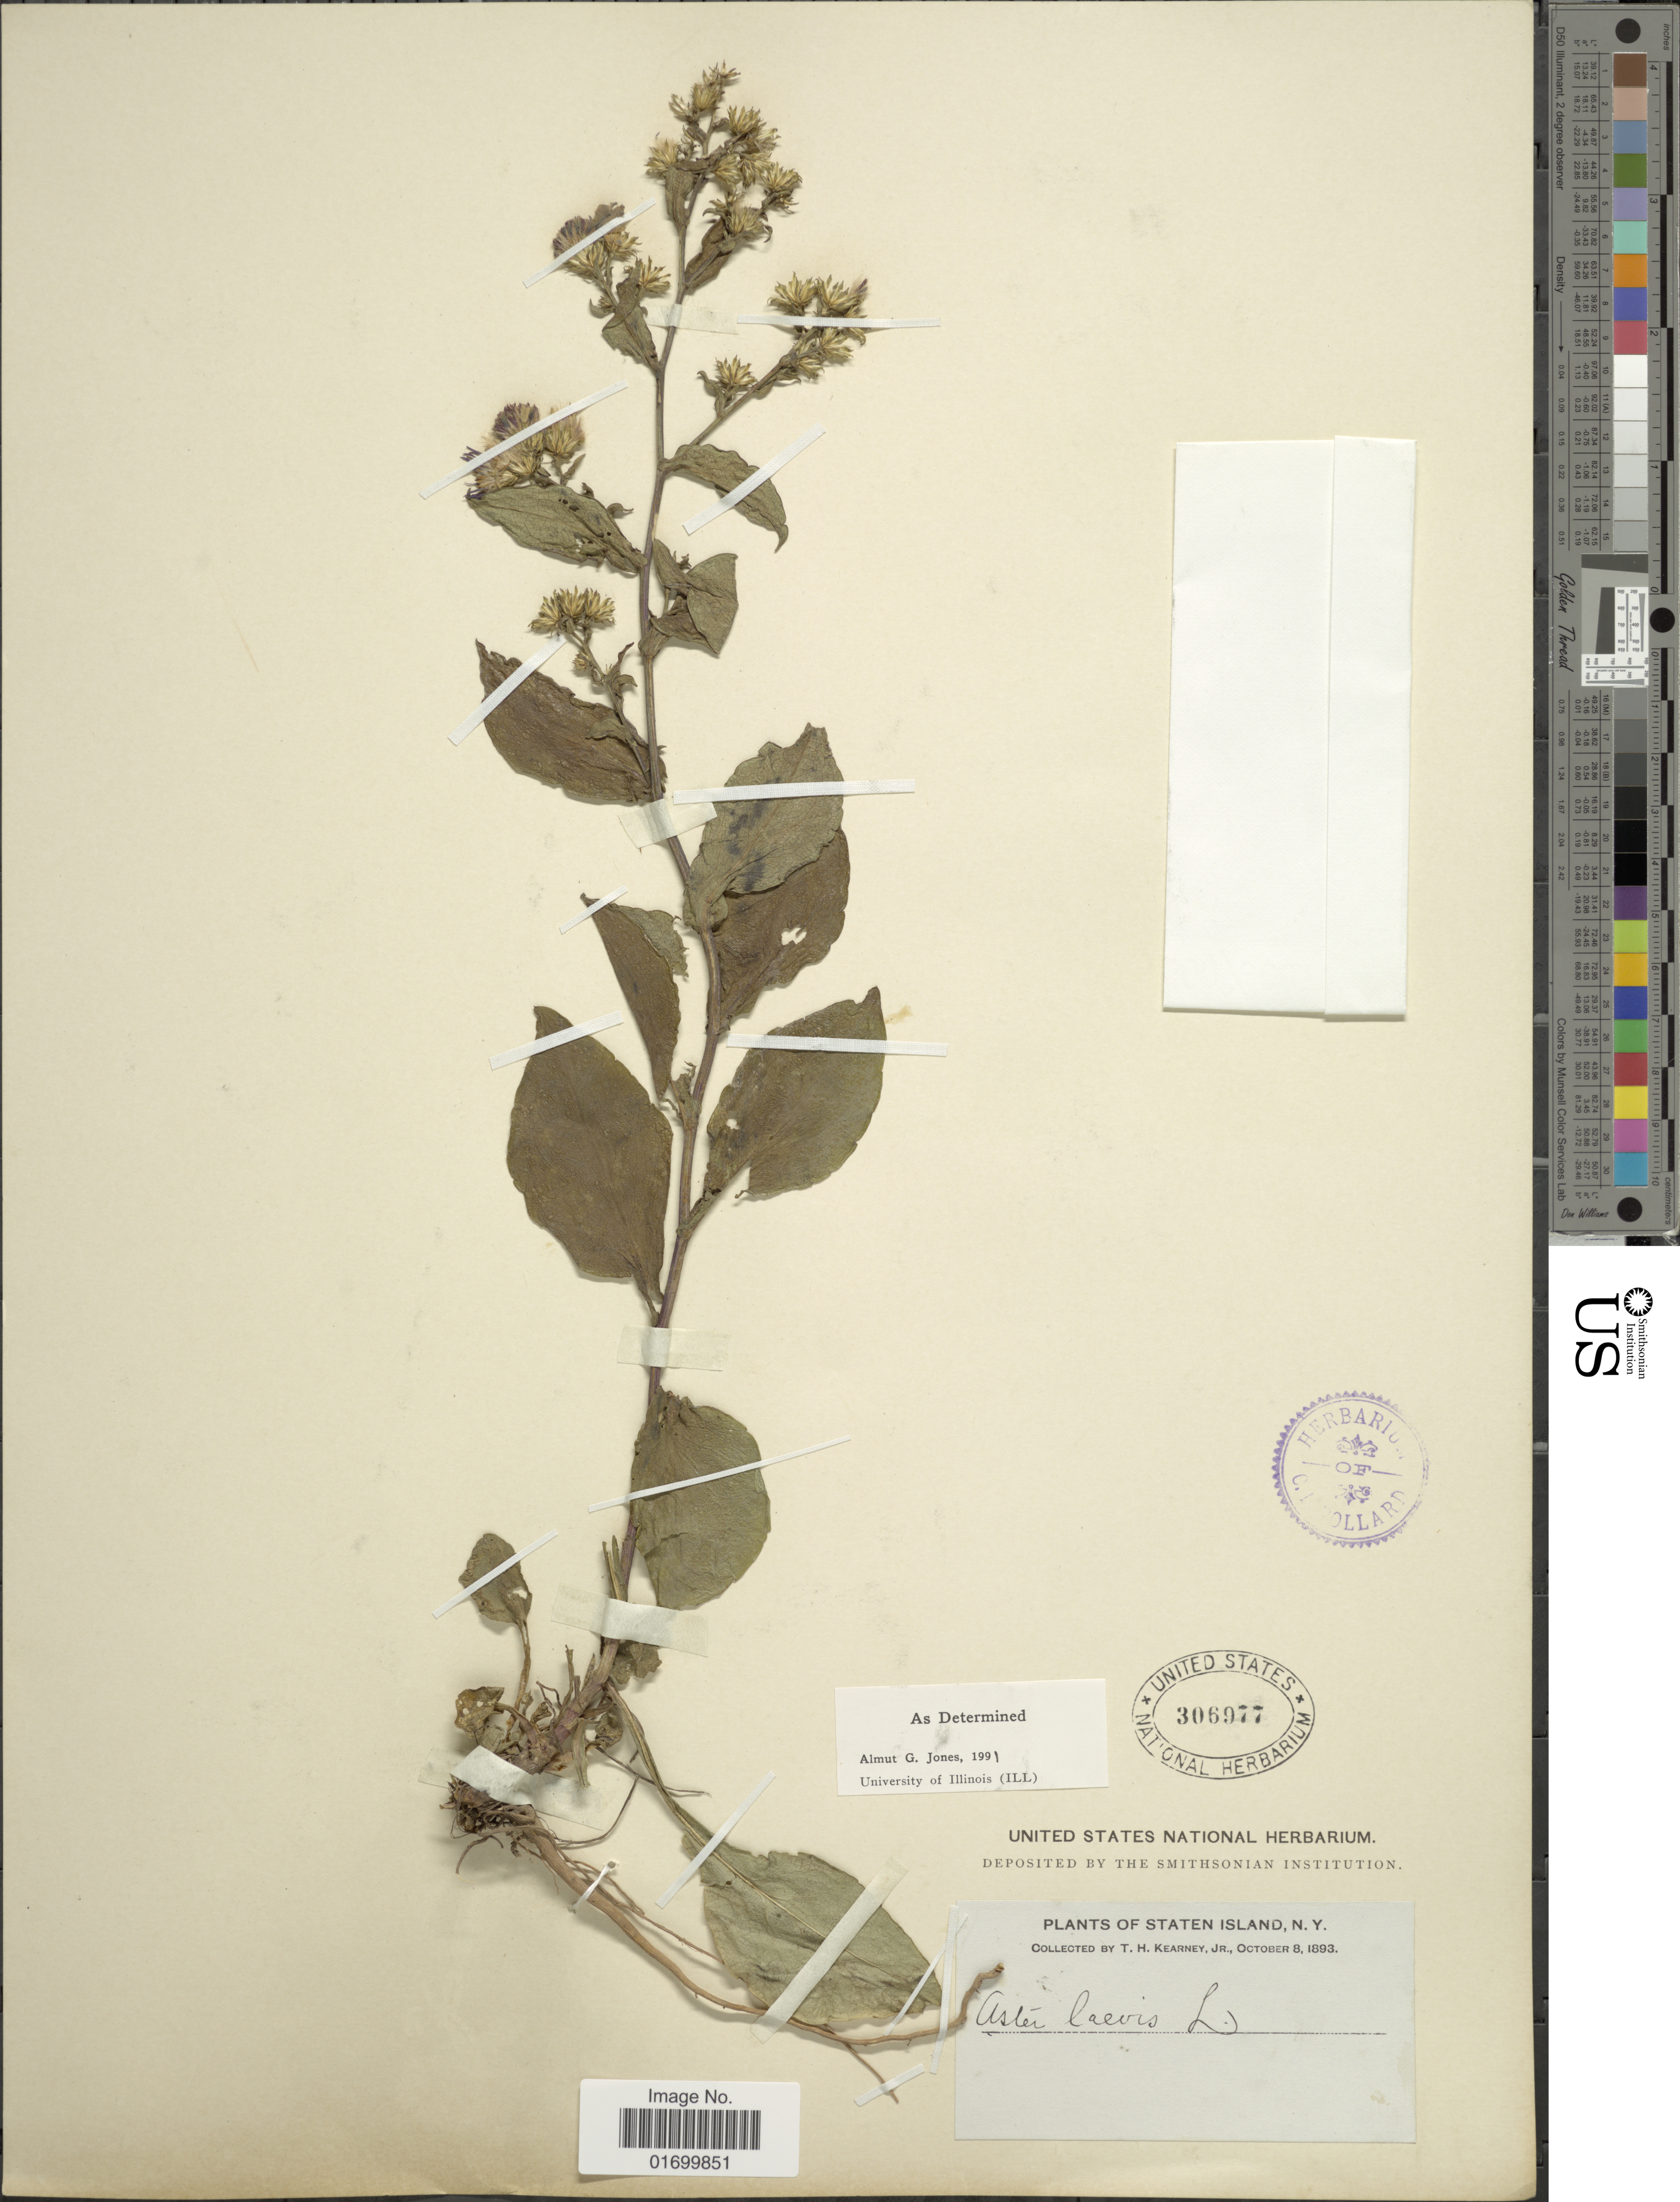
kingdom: Plantae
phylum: Tracheophyta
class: Magnoliopsida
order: Asterales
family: Asteraceae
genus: Symphyotrichum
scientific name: Symphyotrichum laeve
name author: (L.) Á. Löve & D. Löve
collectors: T. H. Kearney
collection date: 1893-10-08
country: United States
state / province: New York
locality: Staten Island, N.Y.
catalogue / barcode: US 306977